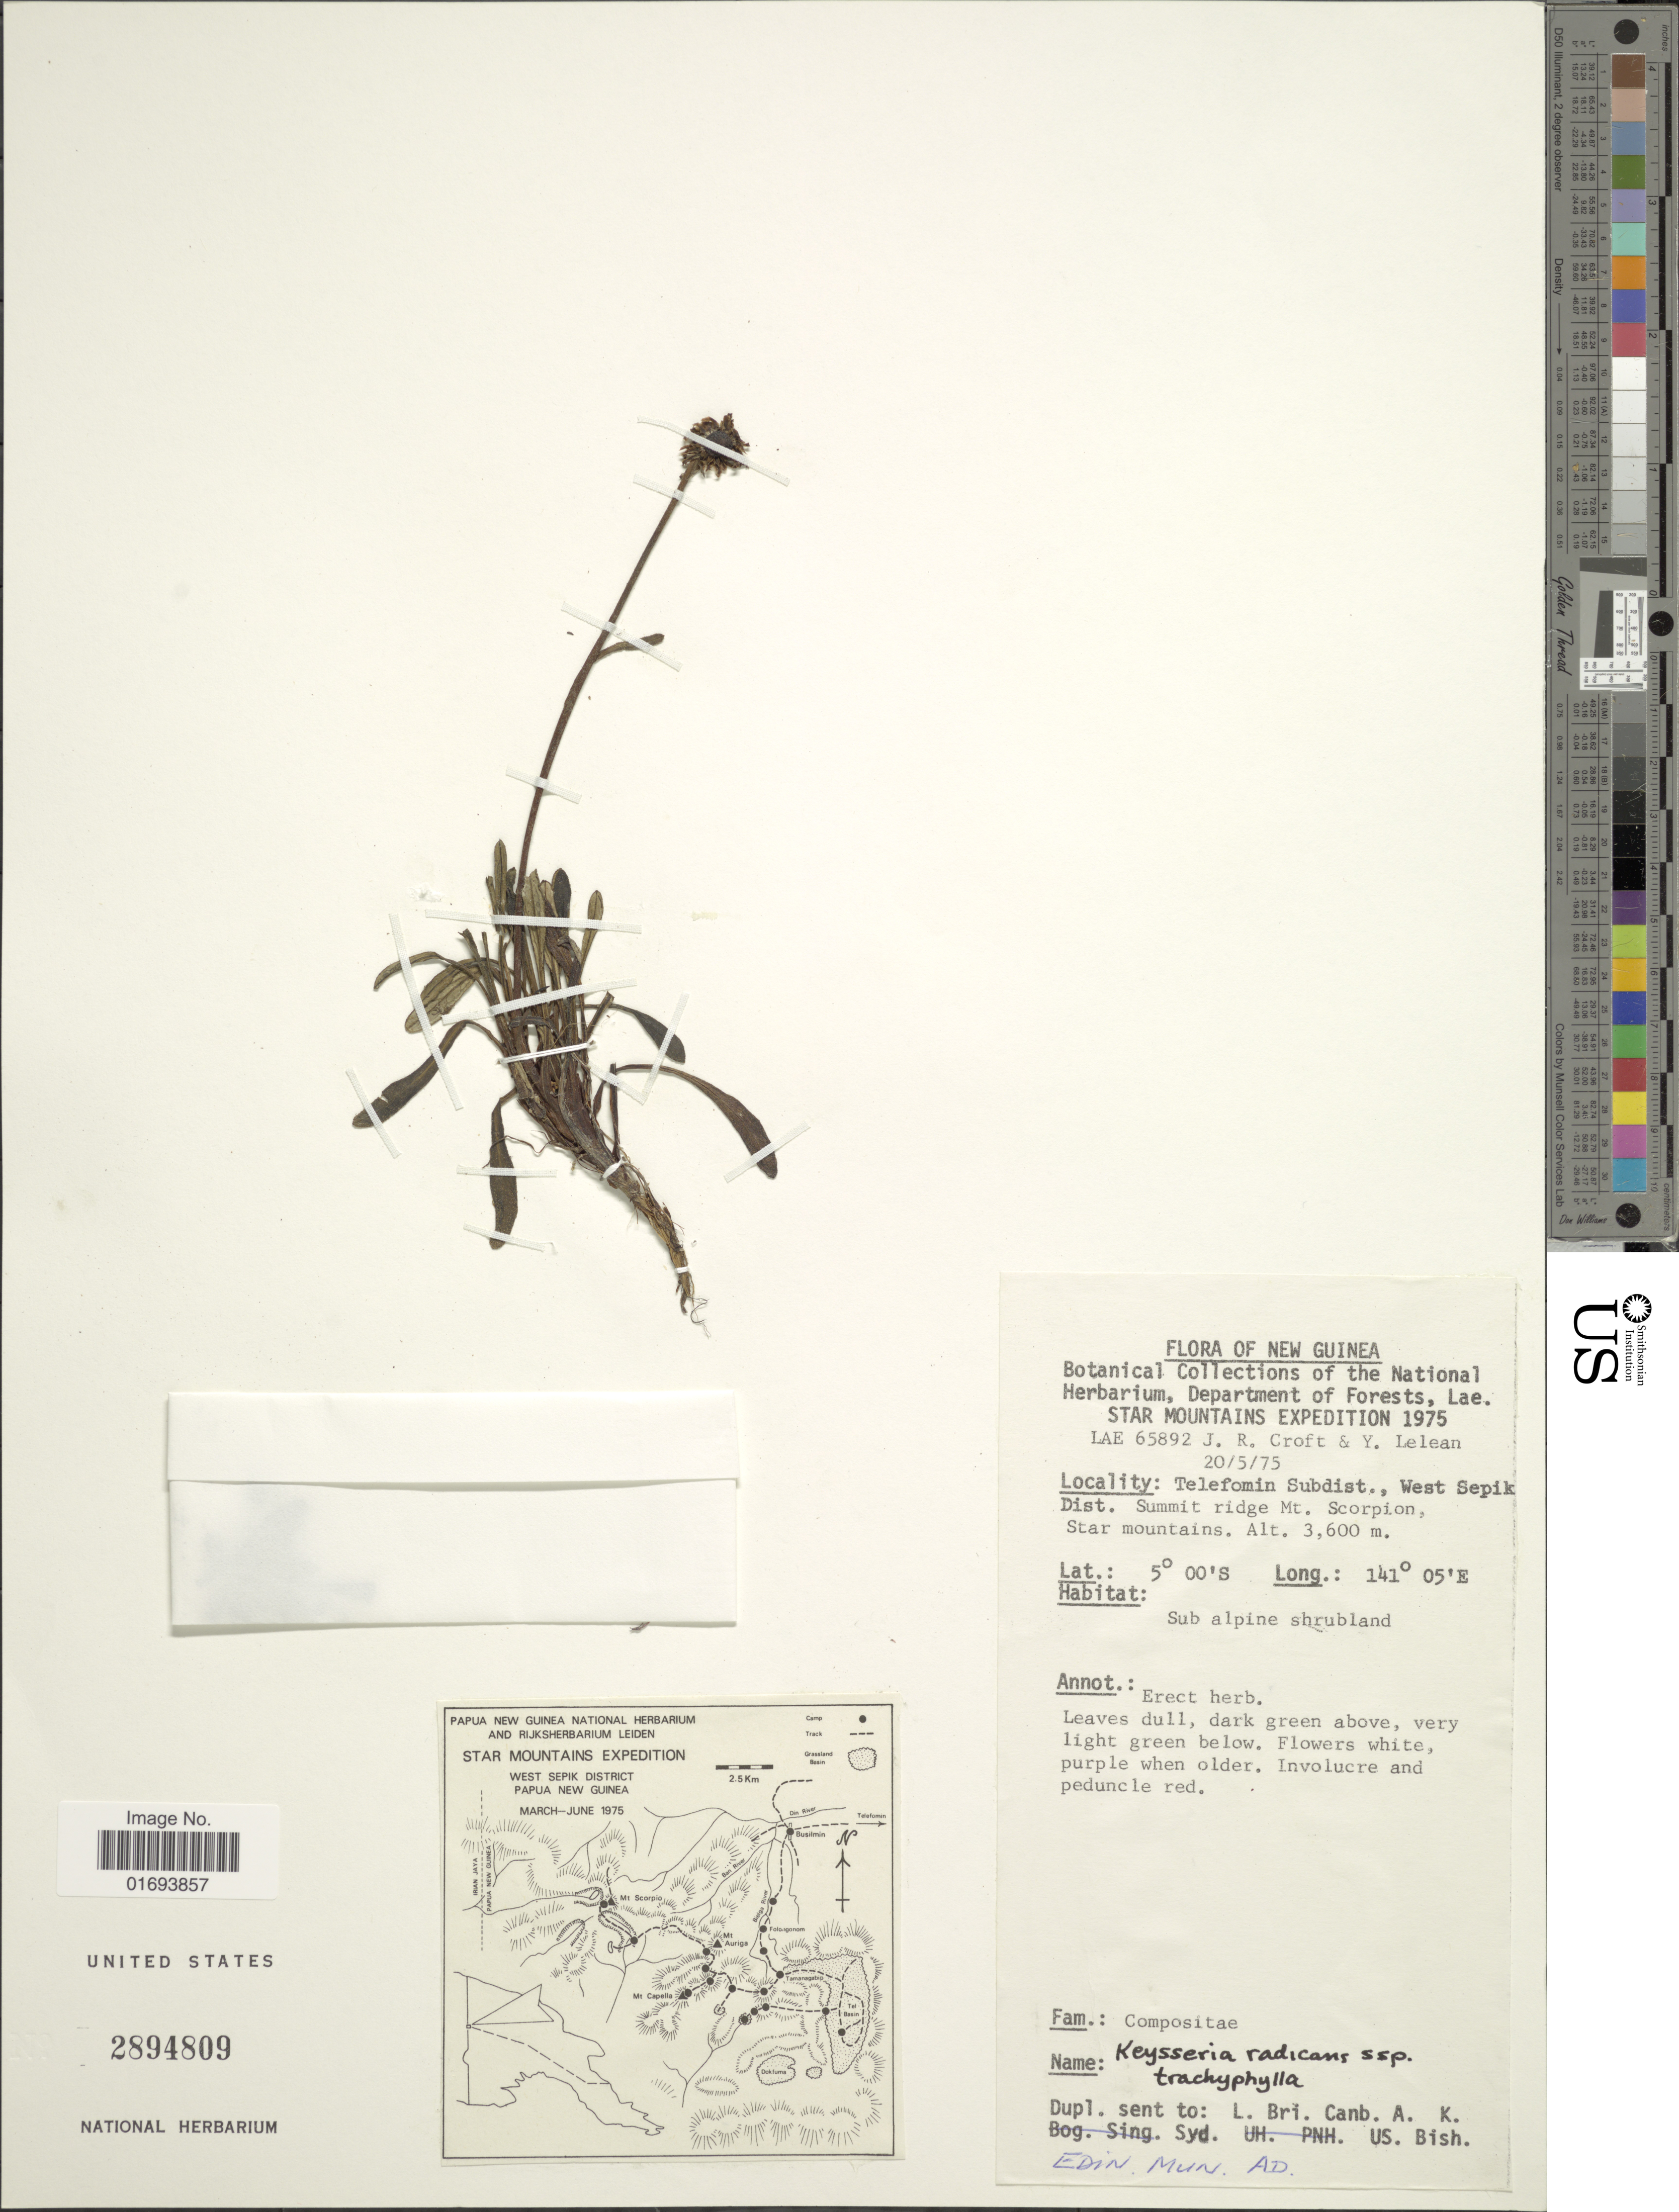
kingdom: Plantae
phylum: Tracheophyta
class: Magnoliopsida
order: Asterales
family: Asteraceae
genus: Keysseria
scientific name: Keysseria radicans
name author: (F. Muell.) Mattf.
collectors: J. R. Croft & Y. Lelean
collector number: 65892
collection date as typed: Transcribed d/m/y: 20/5/75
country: Papua New Guinea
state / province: Sandaun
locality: New Guinea. Telefomin Subdist., West Sepik Dist. Summit ridge Mt. Scorpion, Star mountains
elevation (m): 3600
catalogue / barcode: US 2894809